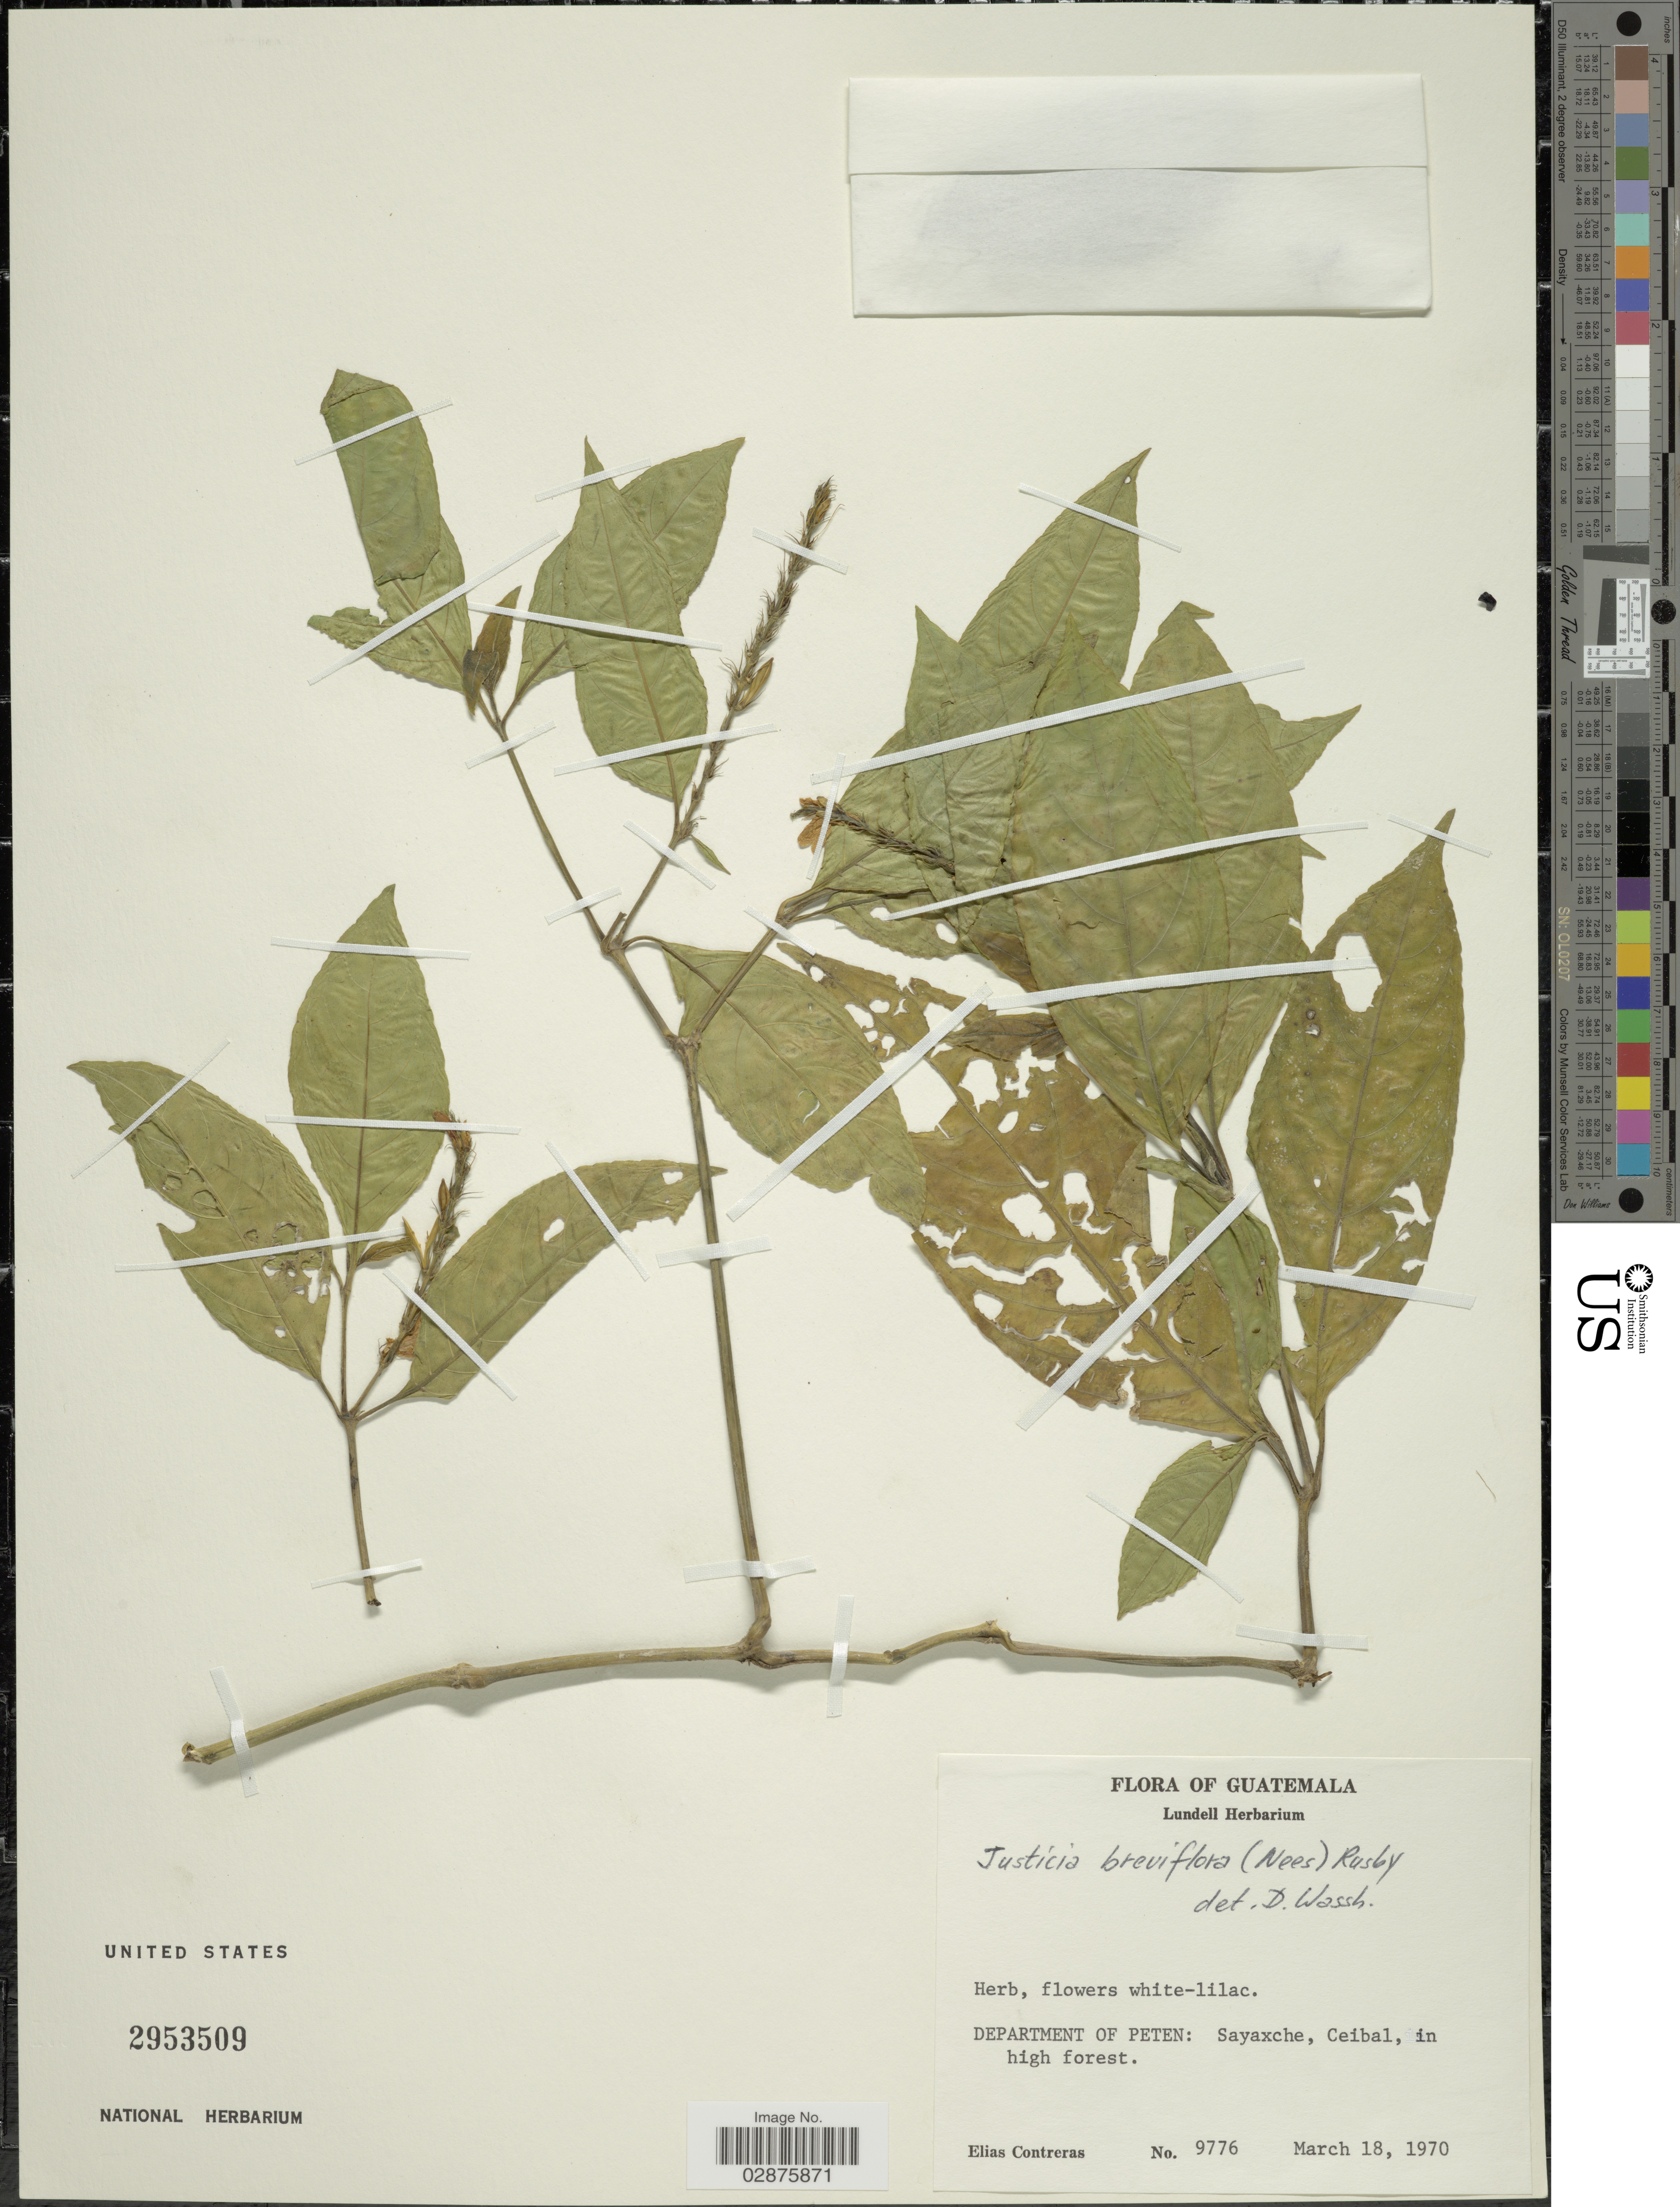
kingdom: Plantae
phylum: Tracheophyta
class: Magnoliopsida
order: Lamiales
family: Acanthaceae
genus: Justicia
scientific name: Justicia breviflora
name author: (Nees) Rusby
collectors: E. Contreras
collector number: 9776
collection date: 1970-03-18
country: Guatemala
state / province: El Petén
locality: Department of Peten, Sayaxche, Ceibal, in high forest.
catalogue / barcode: US 2953509